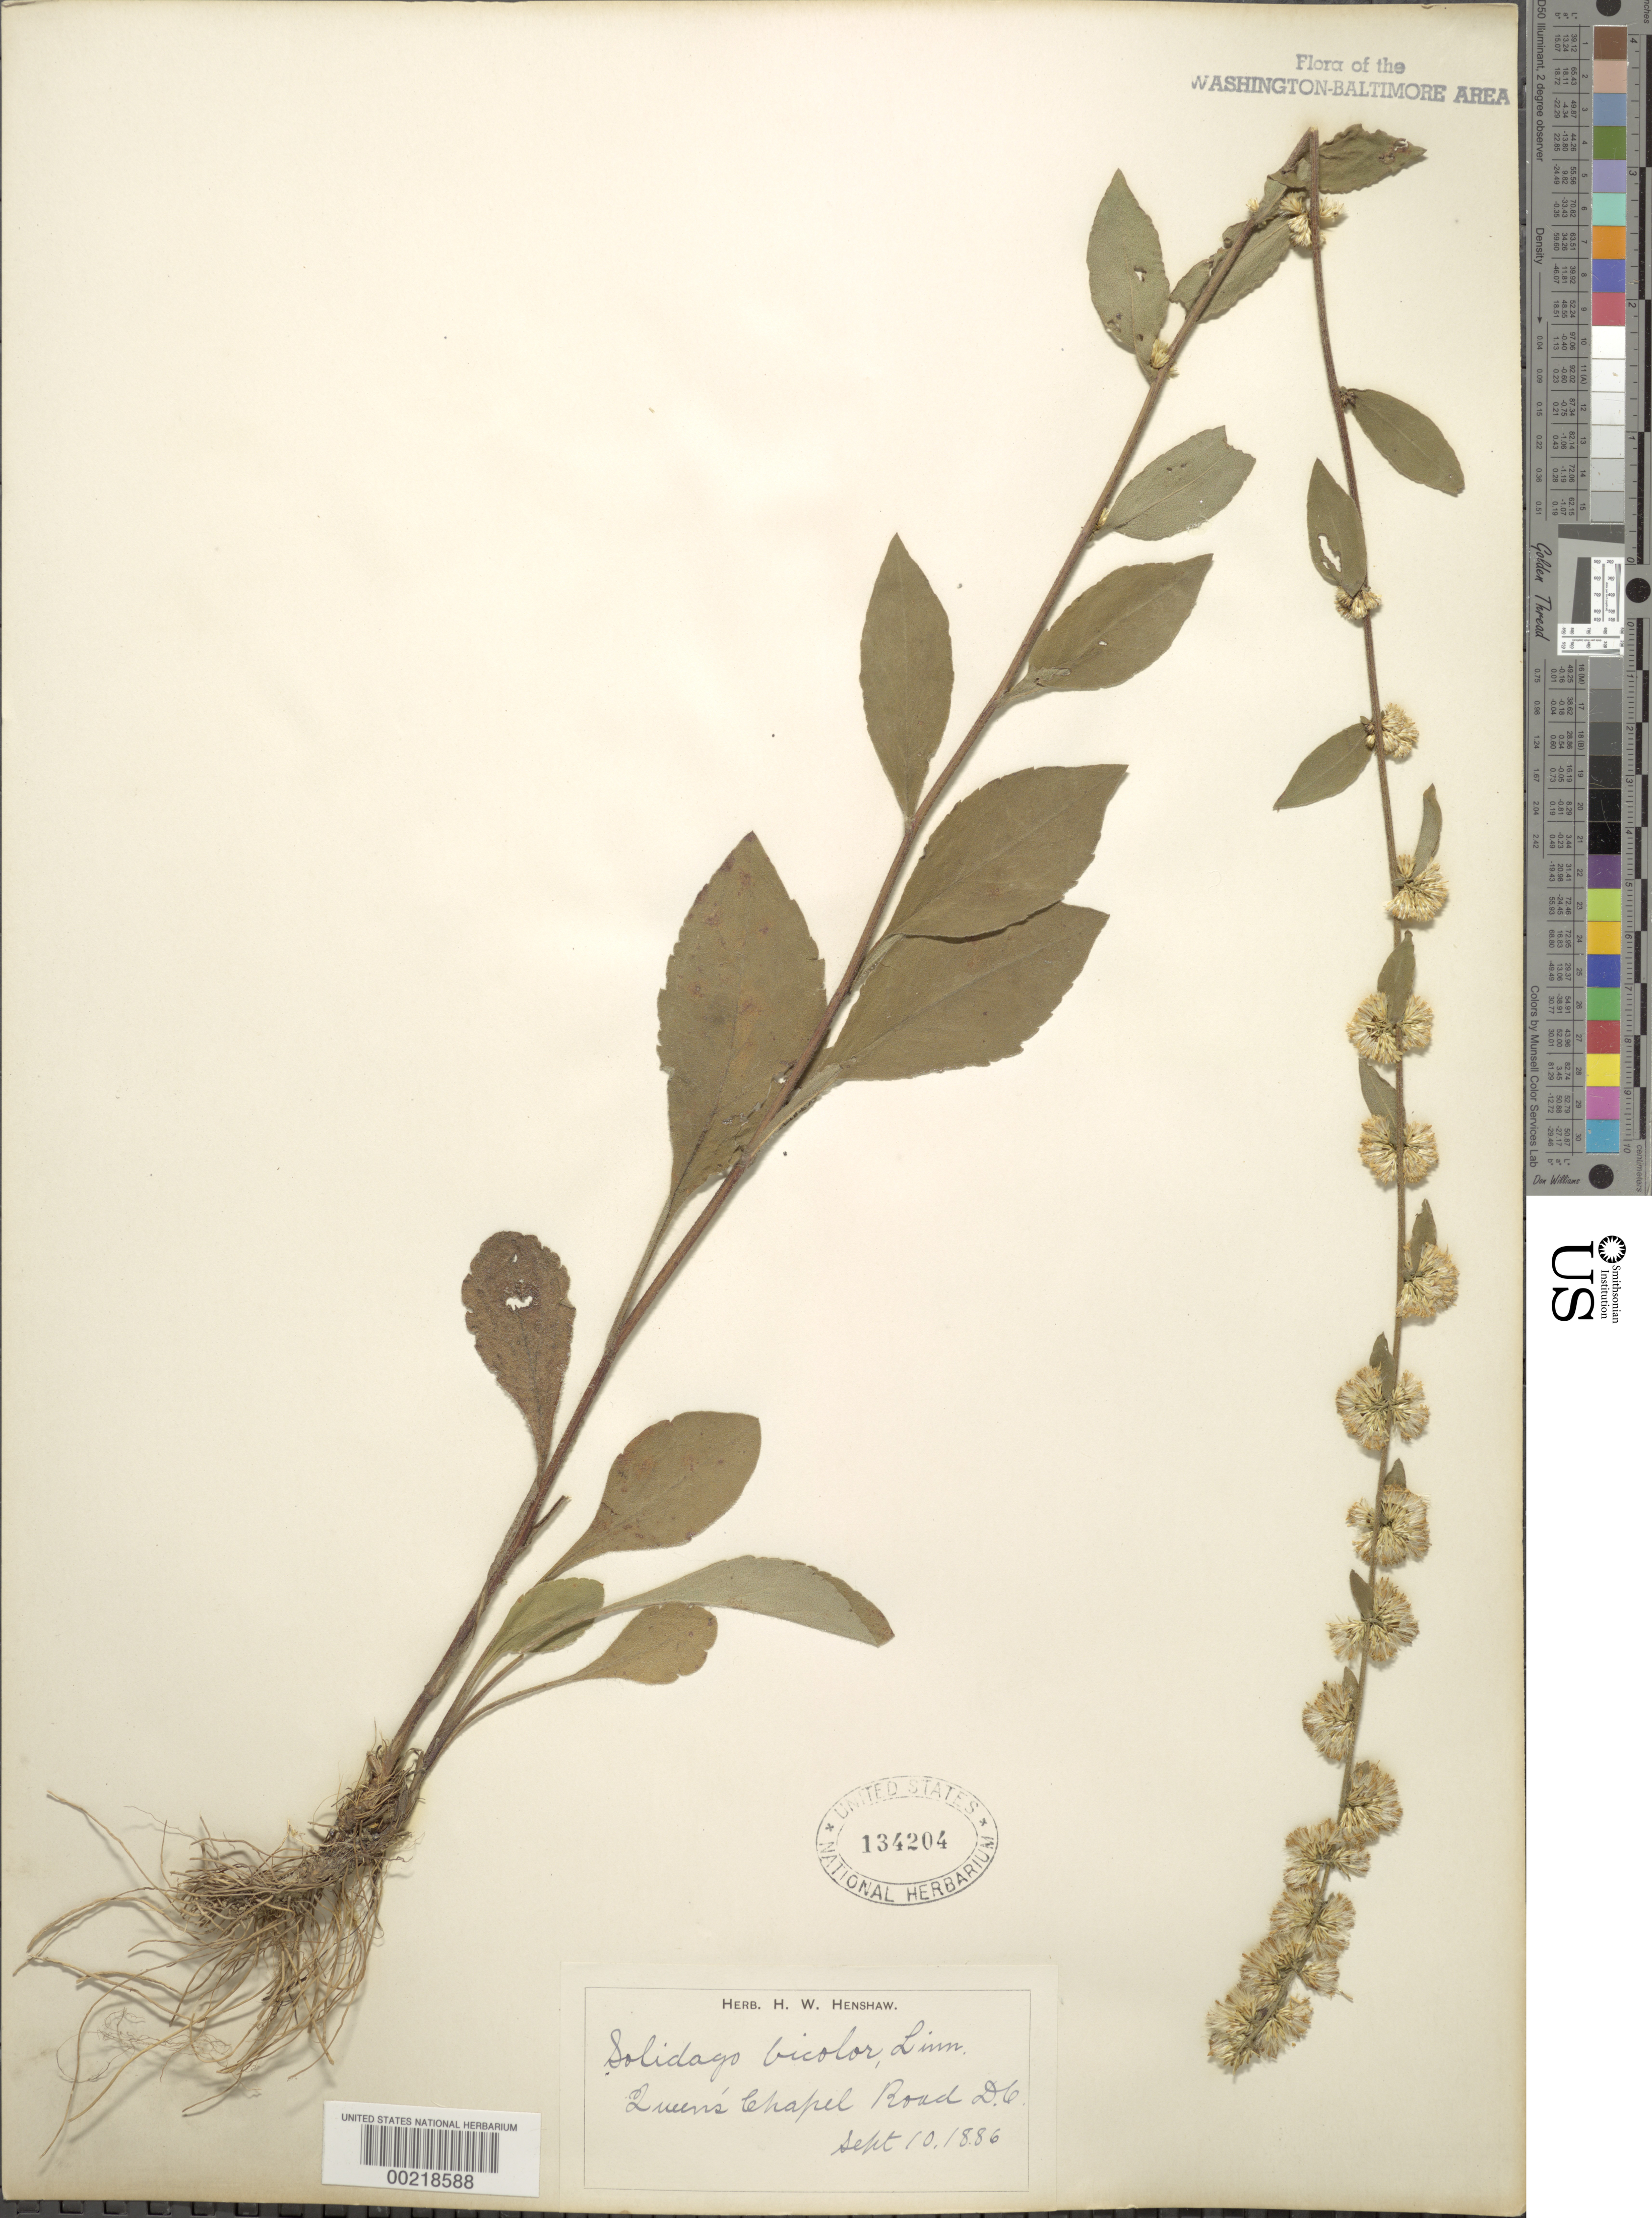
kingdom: Plantae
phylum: Tracheophyta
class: Magnoliopsida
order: Asterales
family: Asteraceae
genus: Solidago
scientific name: Solidago bicolor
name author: L.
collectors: H. Henshaw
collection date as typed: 10 Sep 1886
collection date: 1886-09-10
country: United States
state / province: District of Columbia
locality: Queens Chapel Road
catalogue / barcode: US 134204